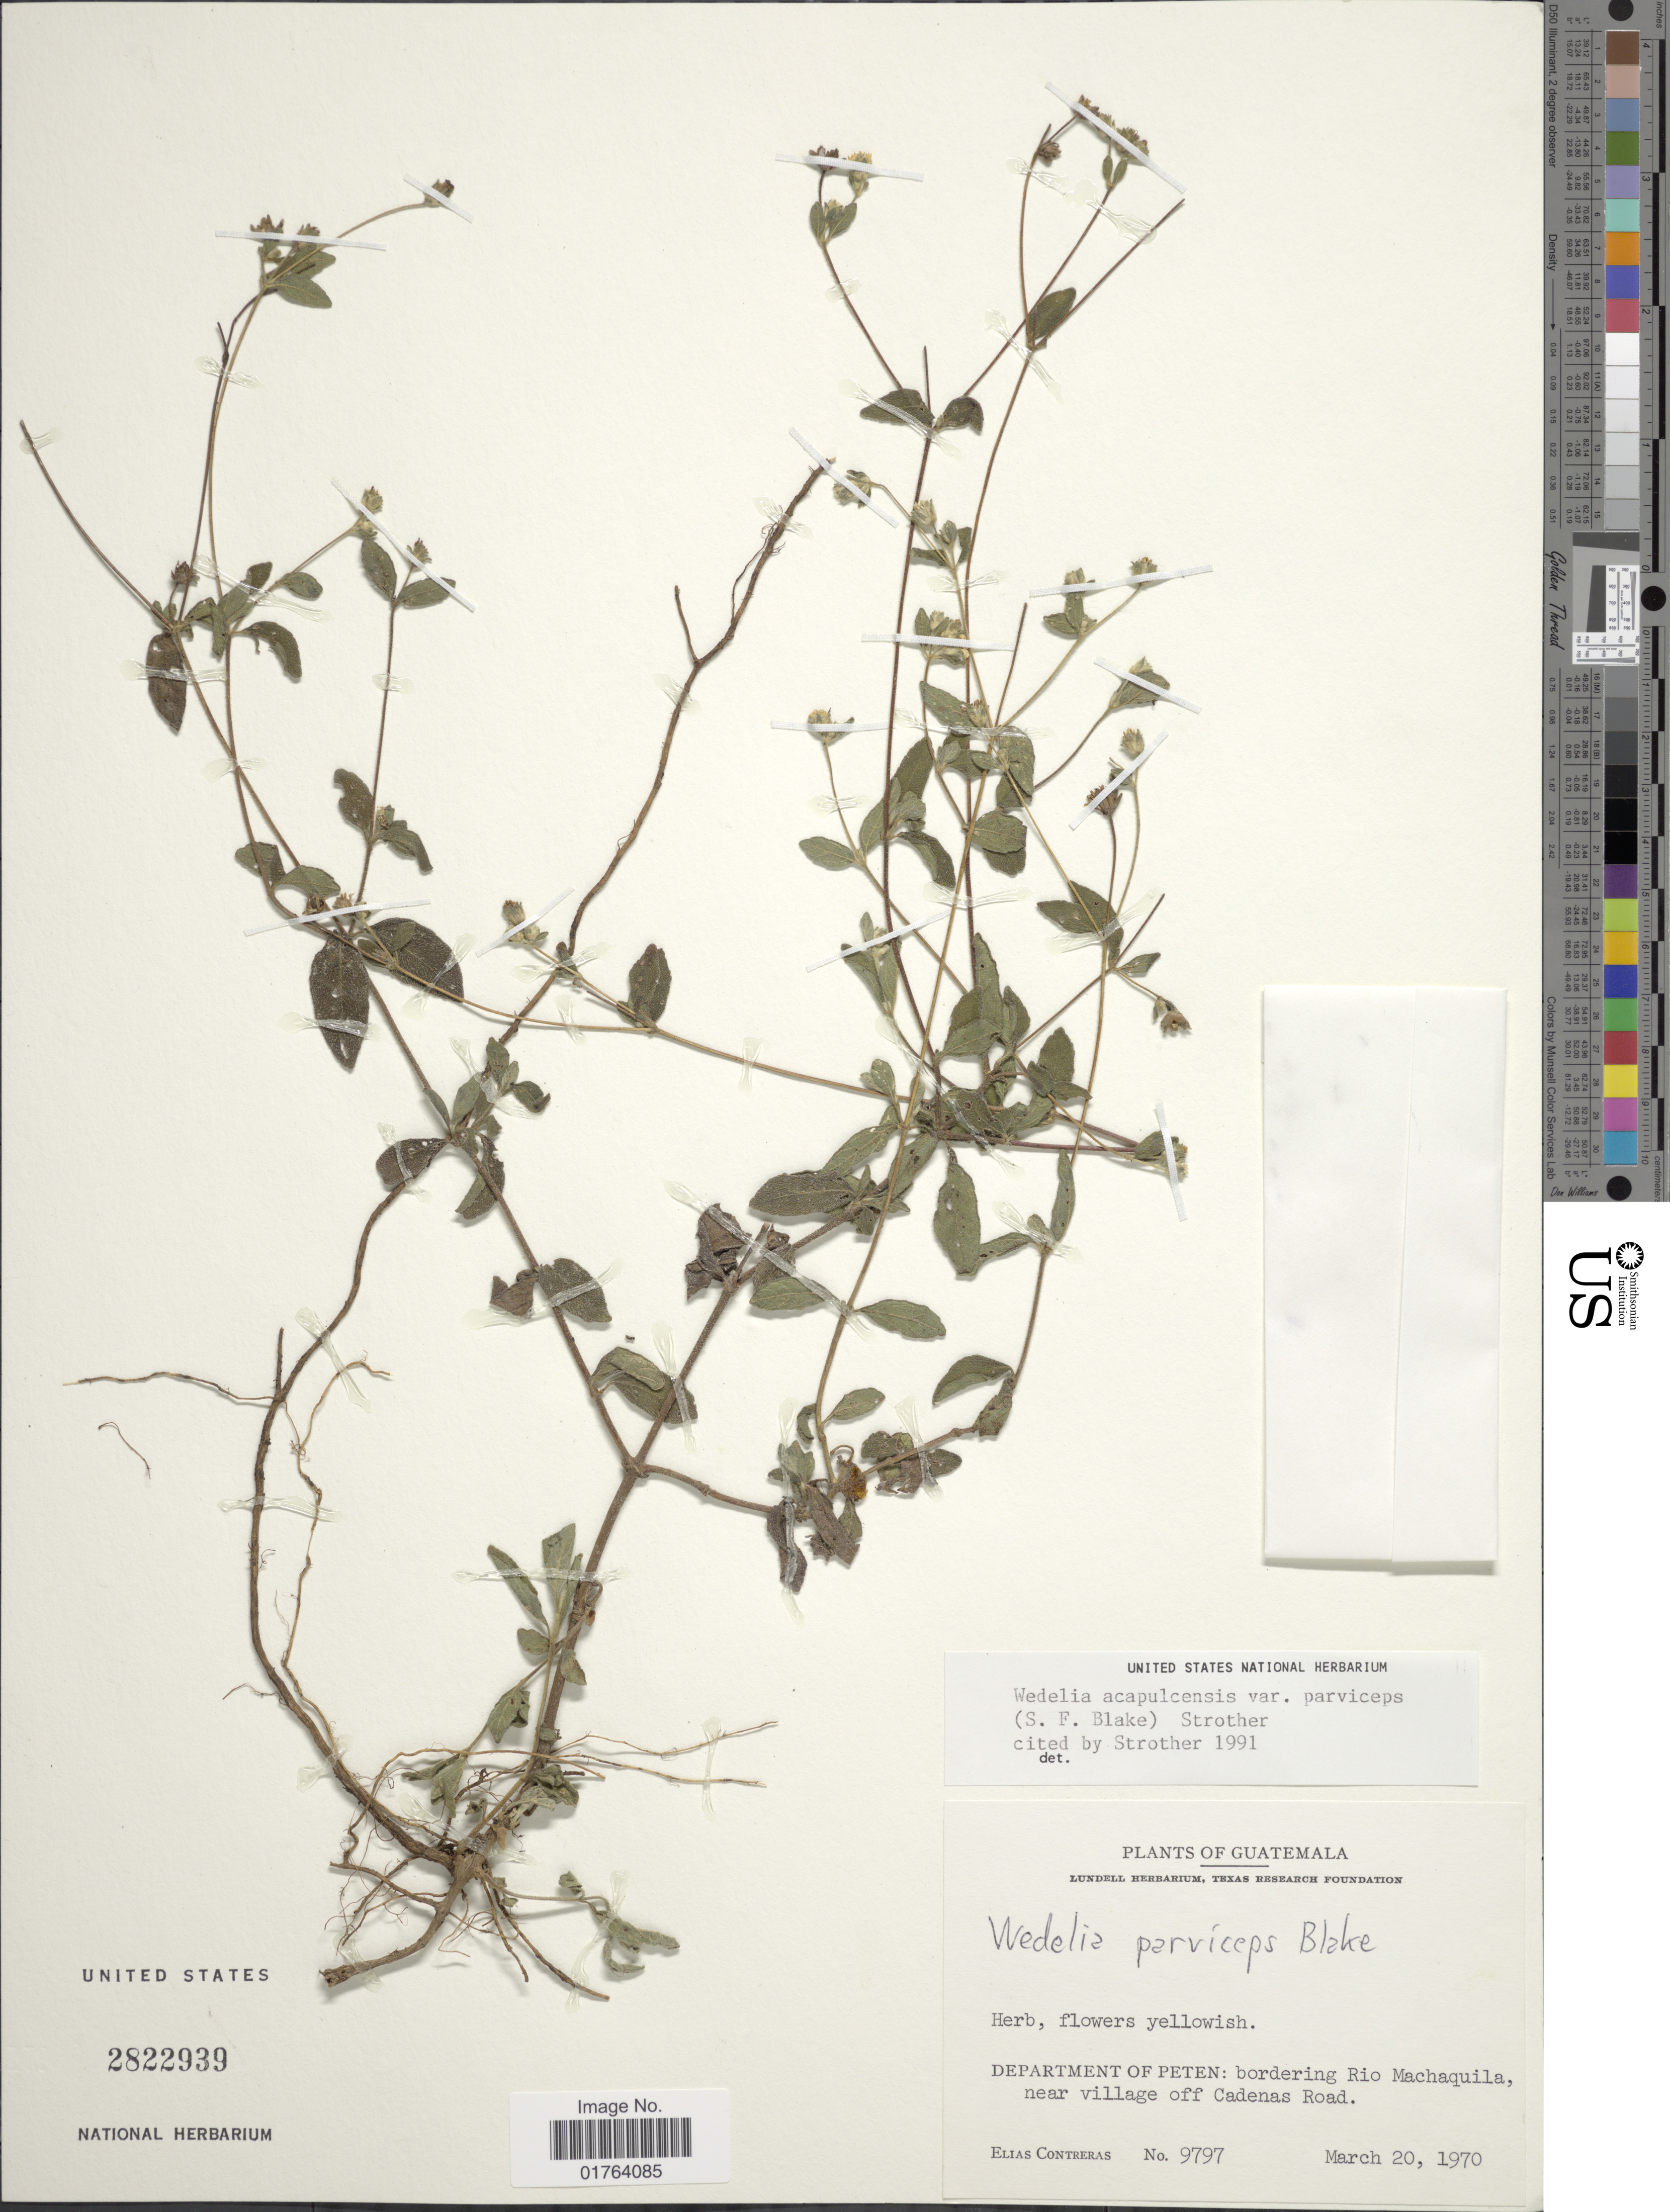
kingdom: Plantae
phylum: Tracheophyta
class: Magnoliopsida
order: Asterales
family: Asteraceae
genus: Wedelia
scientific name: Wedelia acapulcensis var. parviceps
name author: (S.F. Blake) Strother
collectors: E. Contreras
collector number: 9797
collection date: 1970-03-20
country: Guatemala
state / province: El Petén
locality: Bordering Rio Machaquila, near village off Cadenas Road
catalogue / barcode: US 2822939